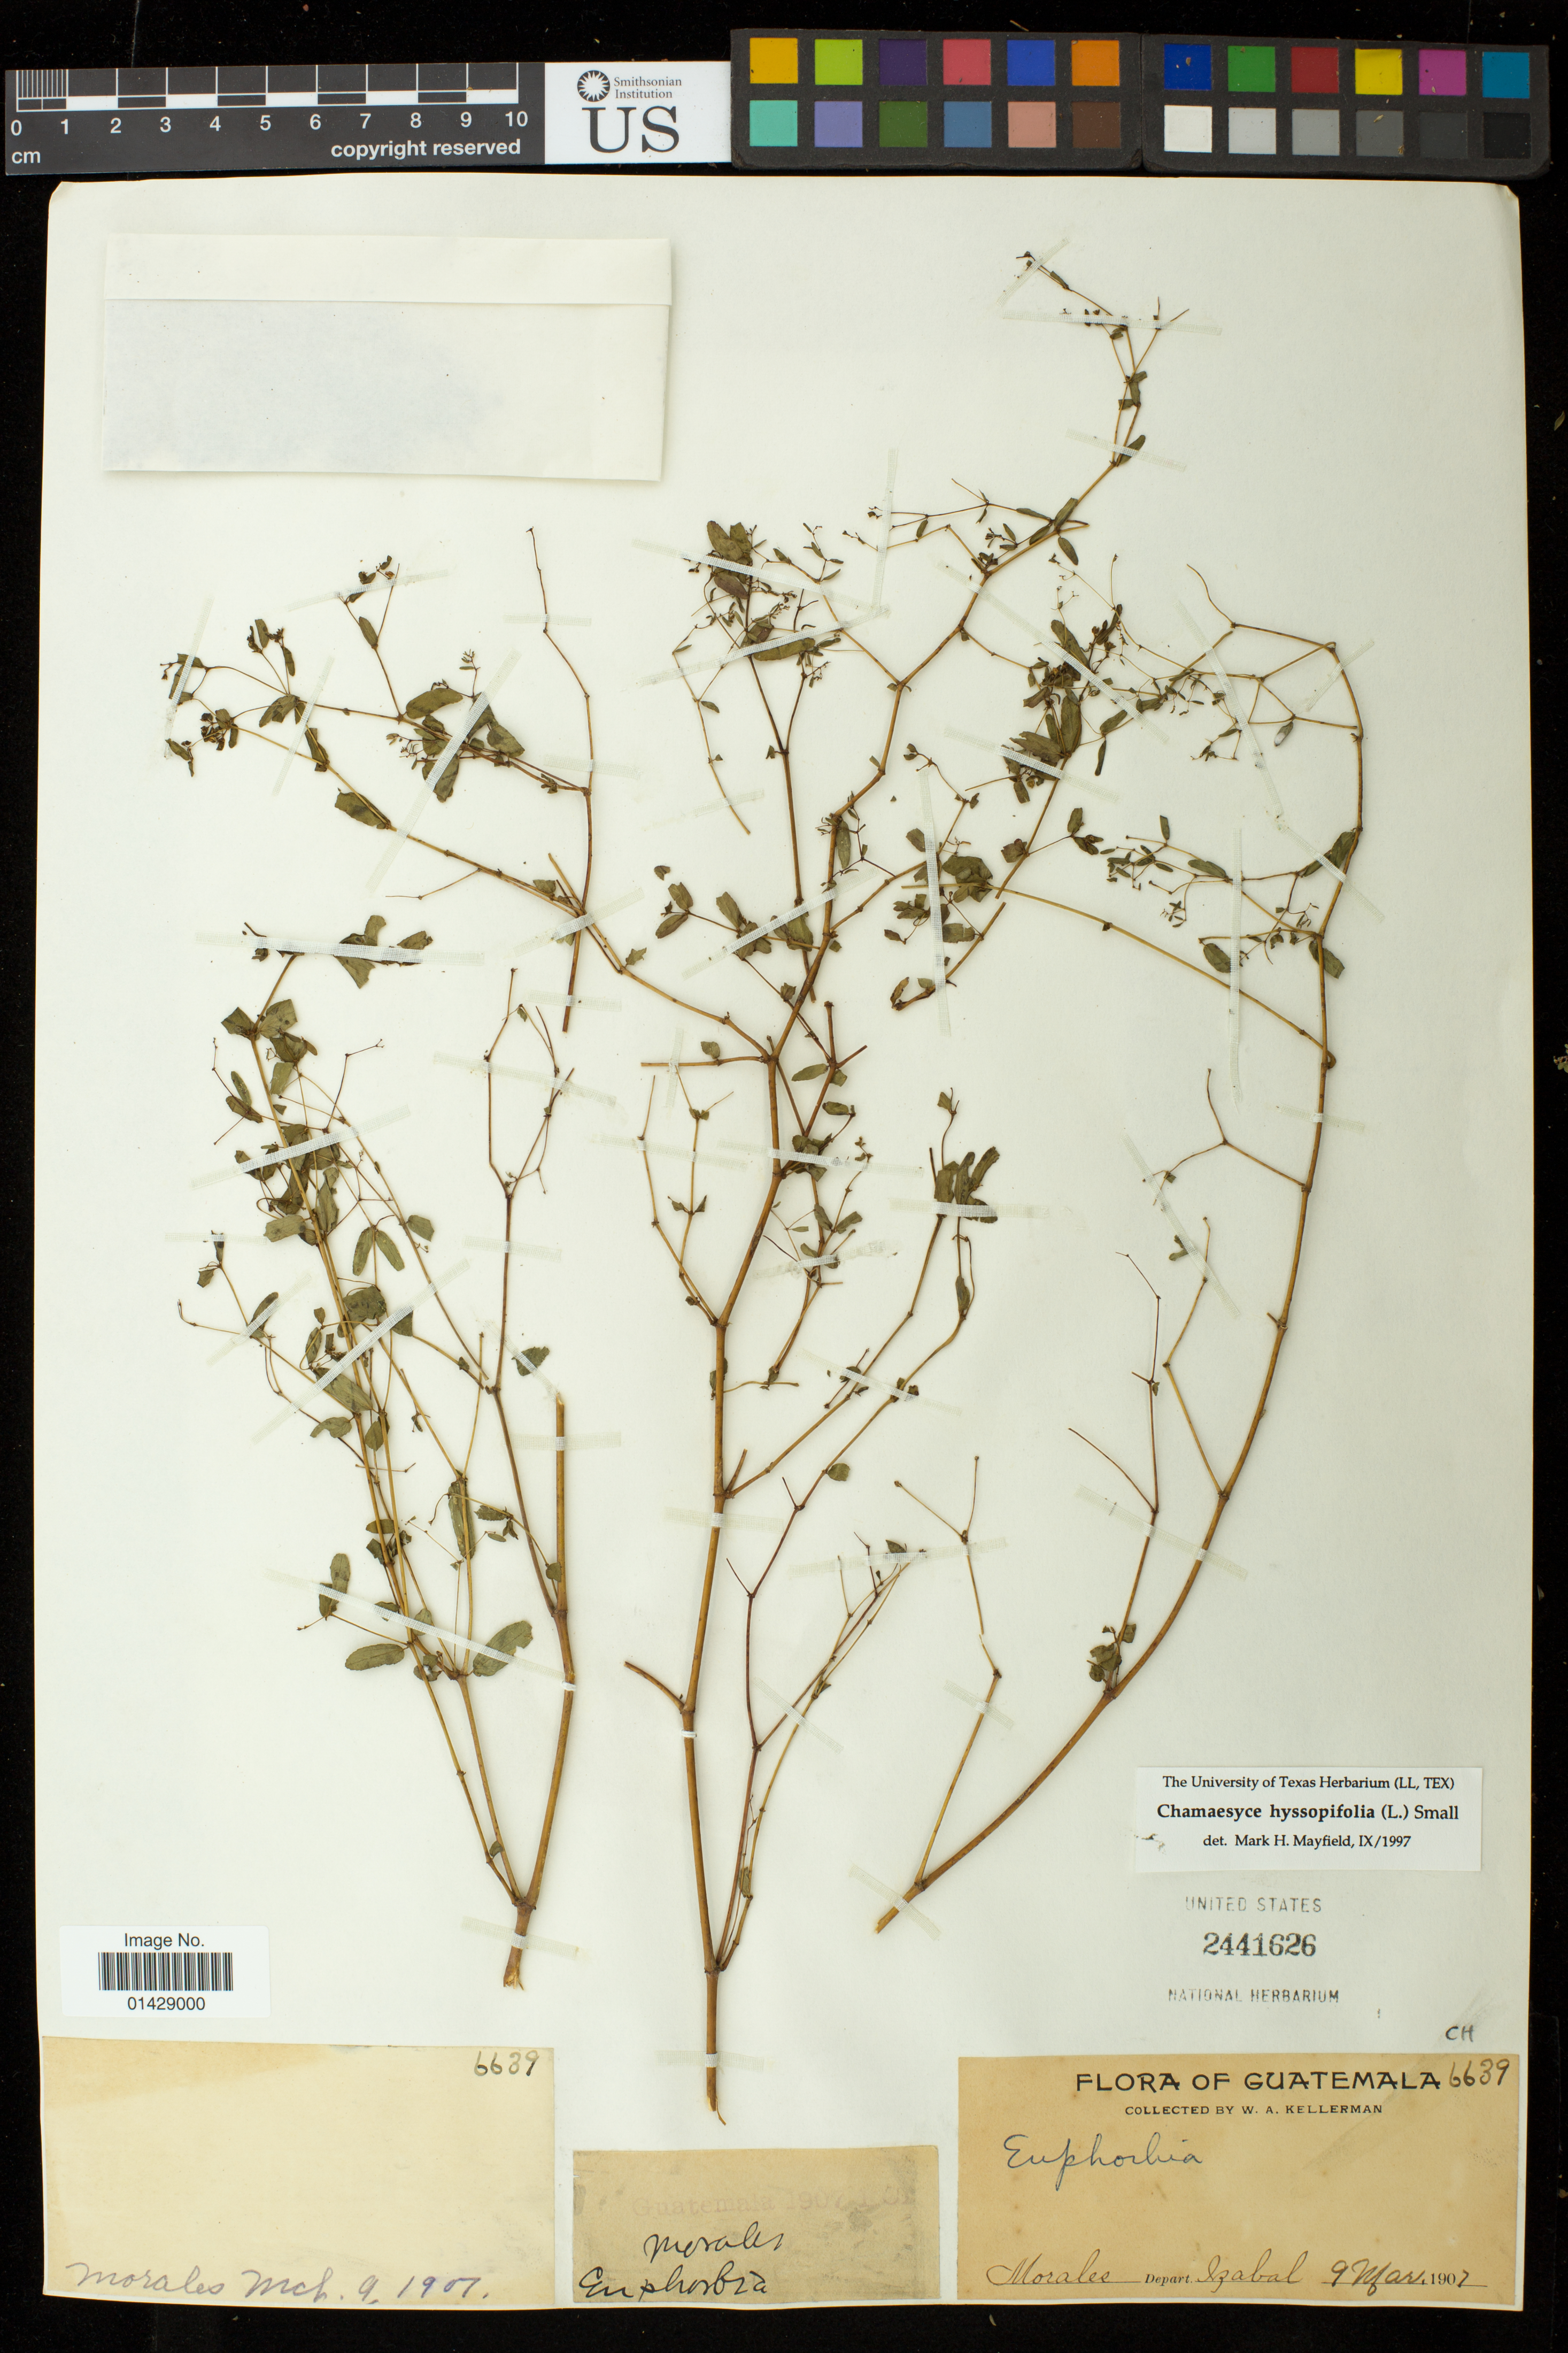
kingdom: Plantae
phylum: Tracheophyta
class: Magnoliopsida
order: Malpighiales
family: Euphorbiaceae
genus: Euphorbia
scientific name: Euphorbia hyssopifolia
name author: L.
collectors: W. A. Kellermann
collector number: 6639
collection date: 1907-03-09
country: Guatemala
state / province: Izabal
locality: Morales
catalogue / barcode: US 2441626